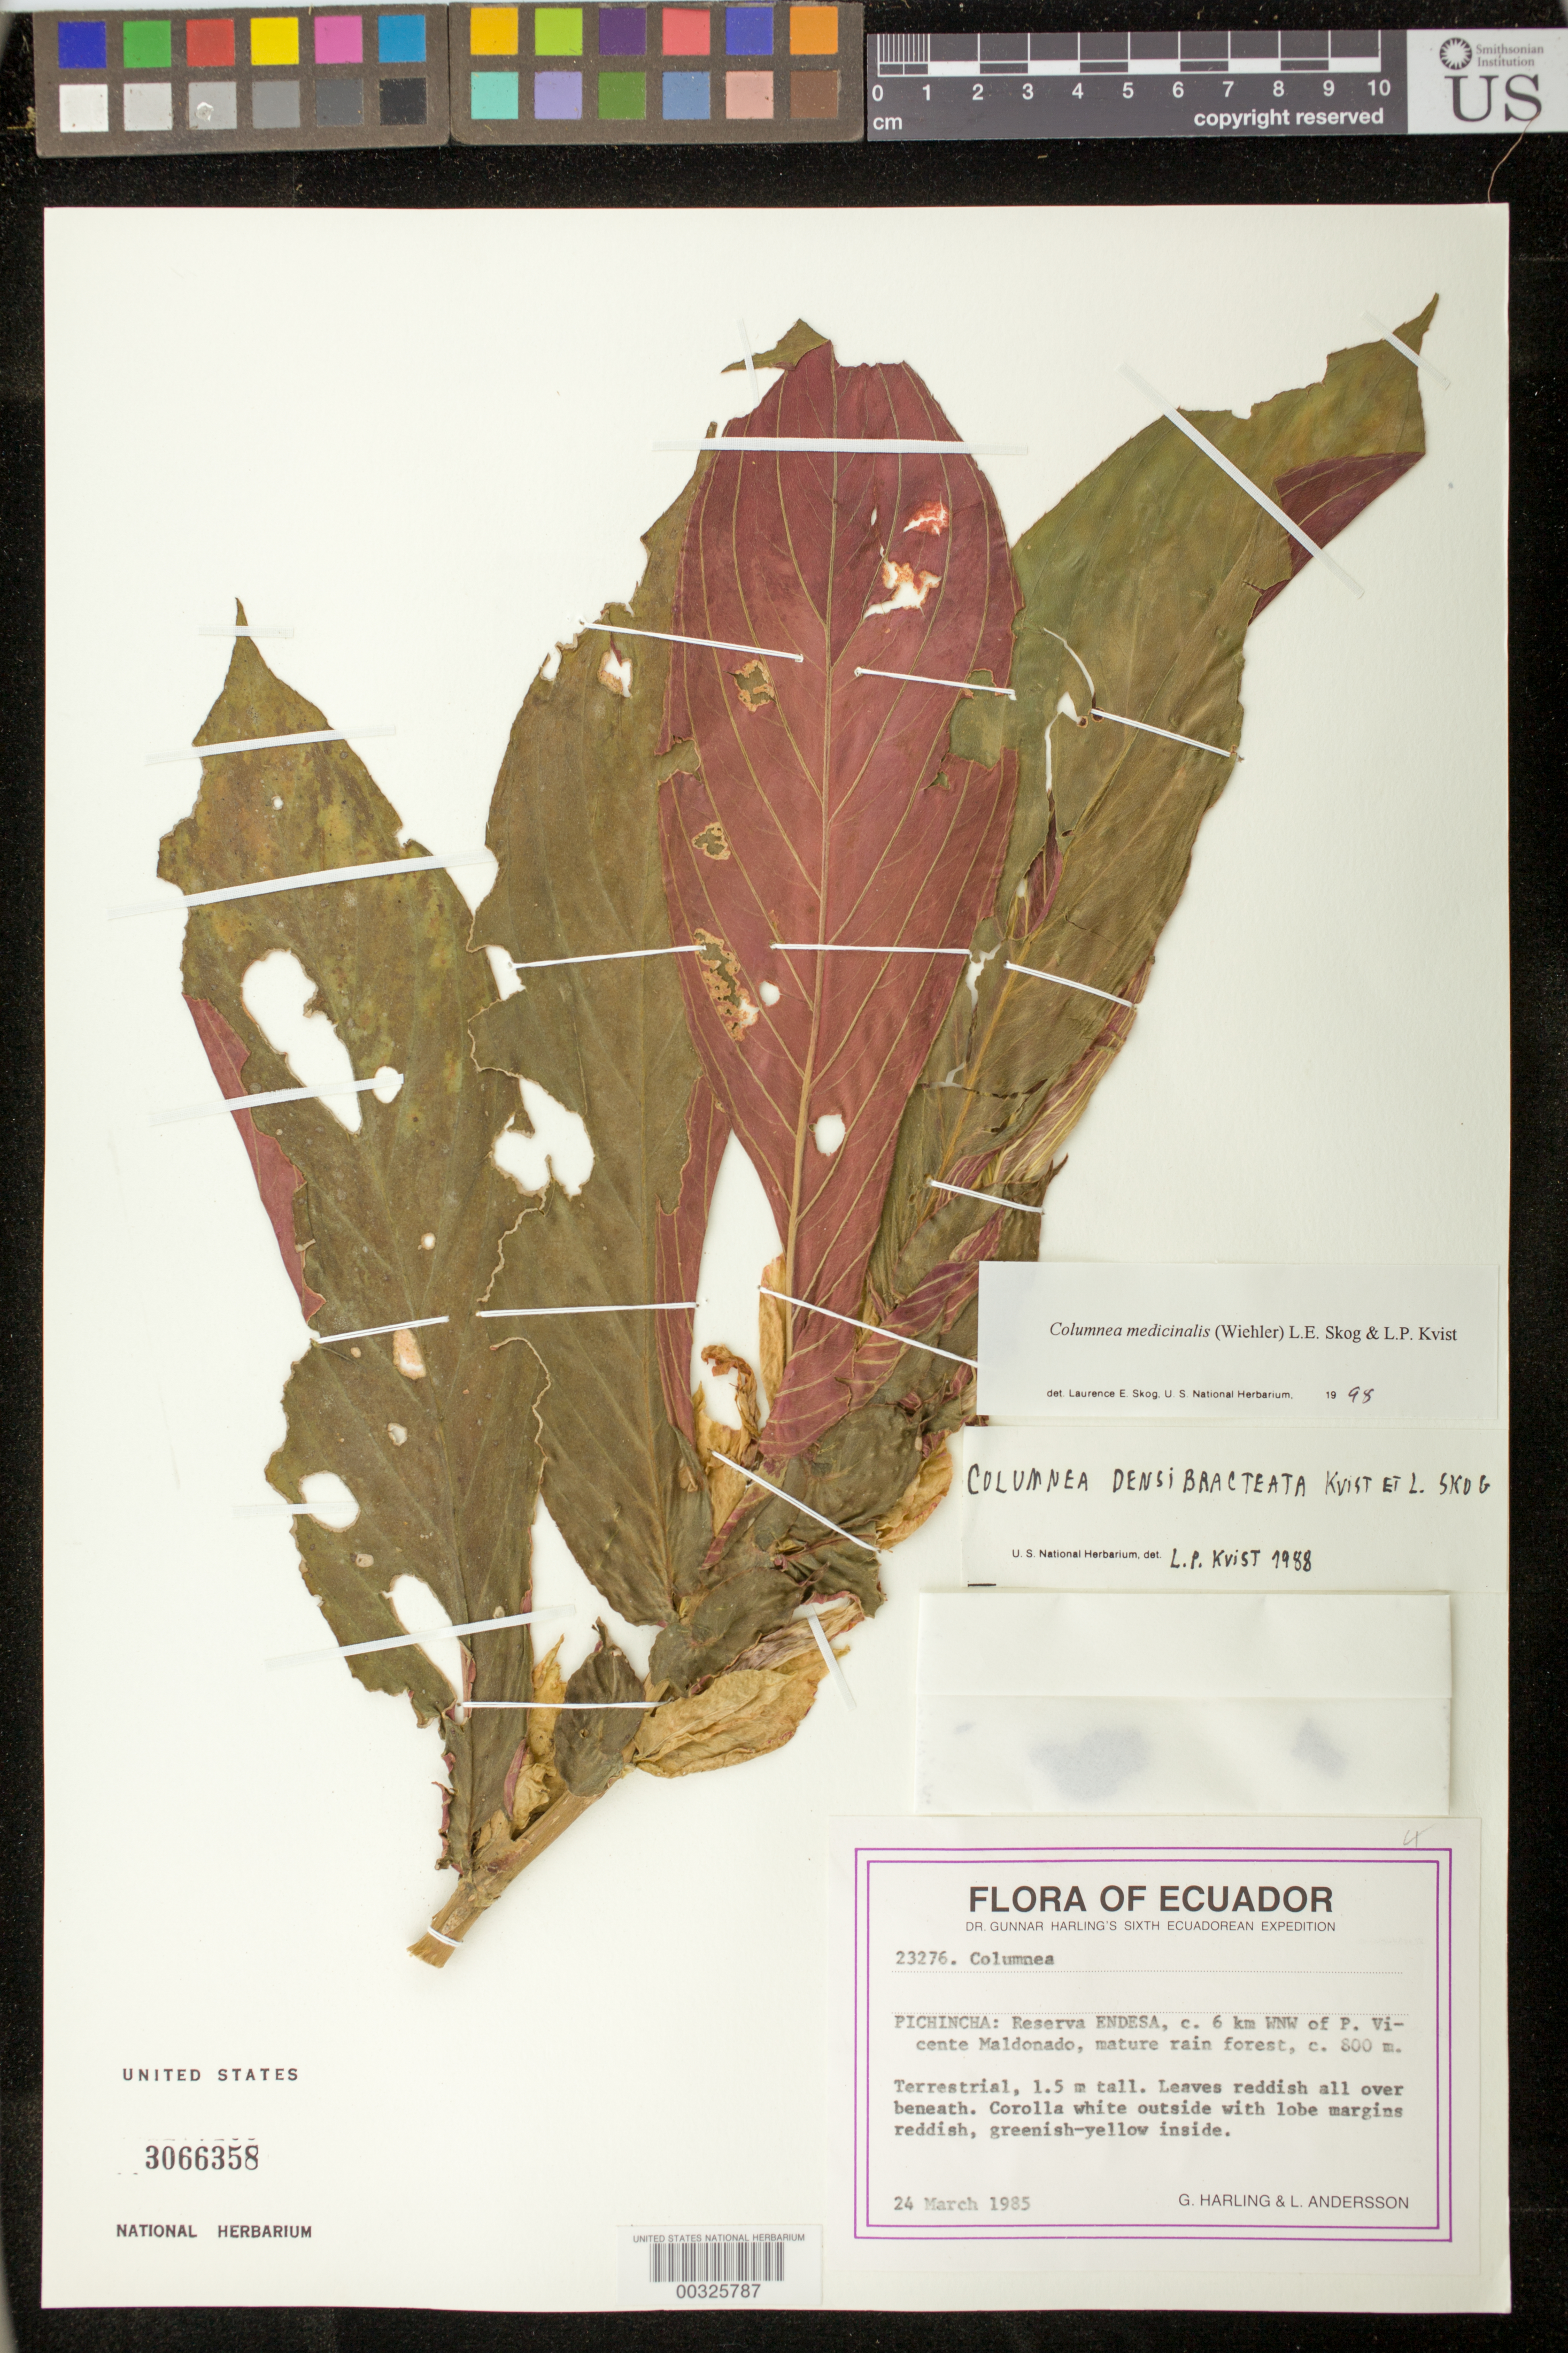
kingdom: Plantae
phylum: Tracheophyta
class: Magnoliopsida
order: Lamiales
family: Gesneriaceae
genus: Columnea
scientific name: Columnea medicinalis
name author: (Wiehler) L.E. Skog & L.P. Kvist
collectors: G. Harling & L. Andersson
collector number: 23276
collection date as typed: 24 Mar 1985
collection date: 1985-03-24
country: Ecuador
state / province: Pichincha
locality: Reserva ENDESA, c. 6 km WNW of P. Vicente Maldonado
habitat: Mature rain forest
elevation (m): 800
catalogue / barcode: US 3066358